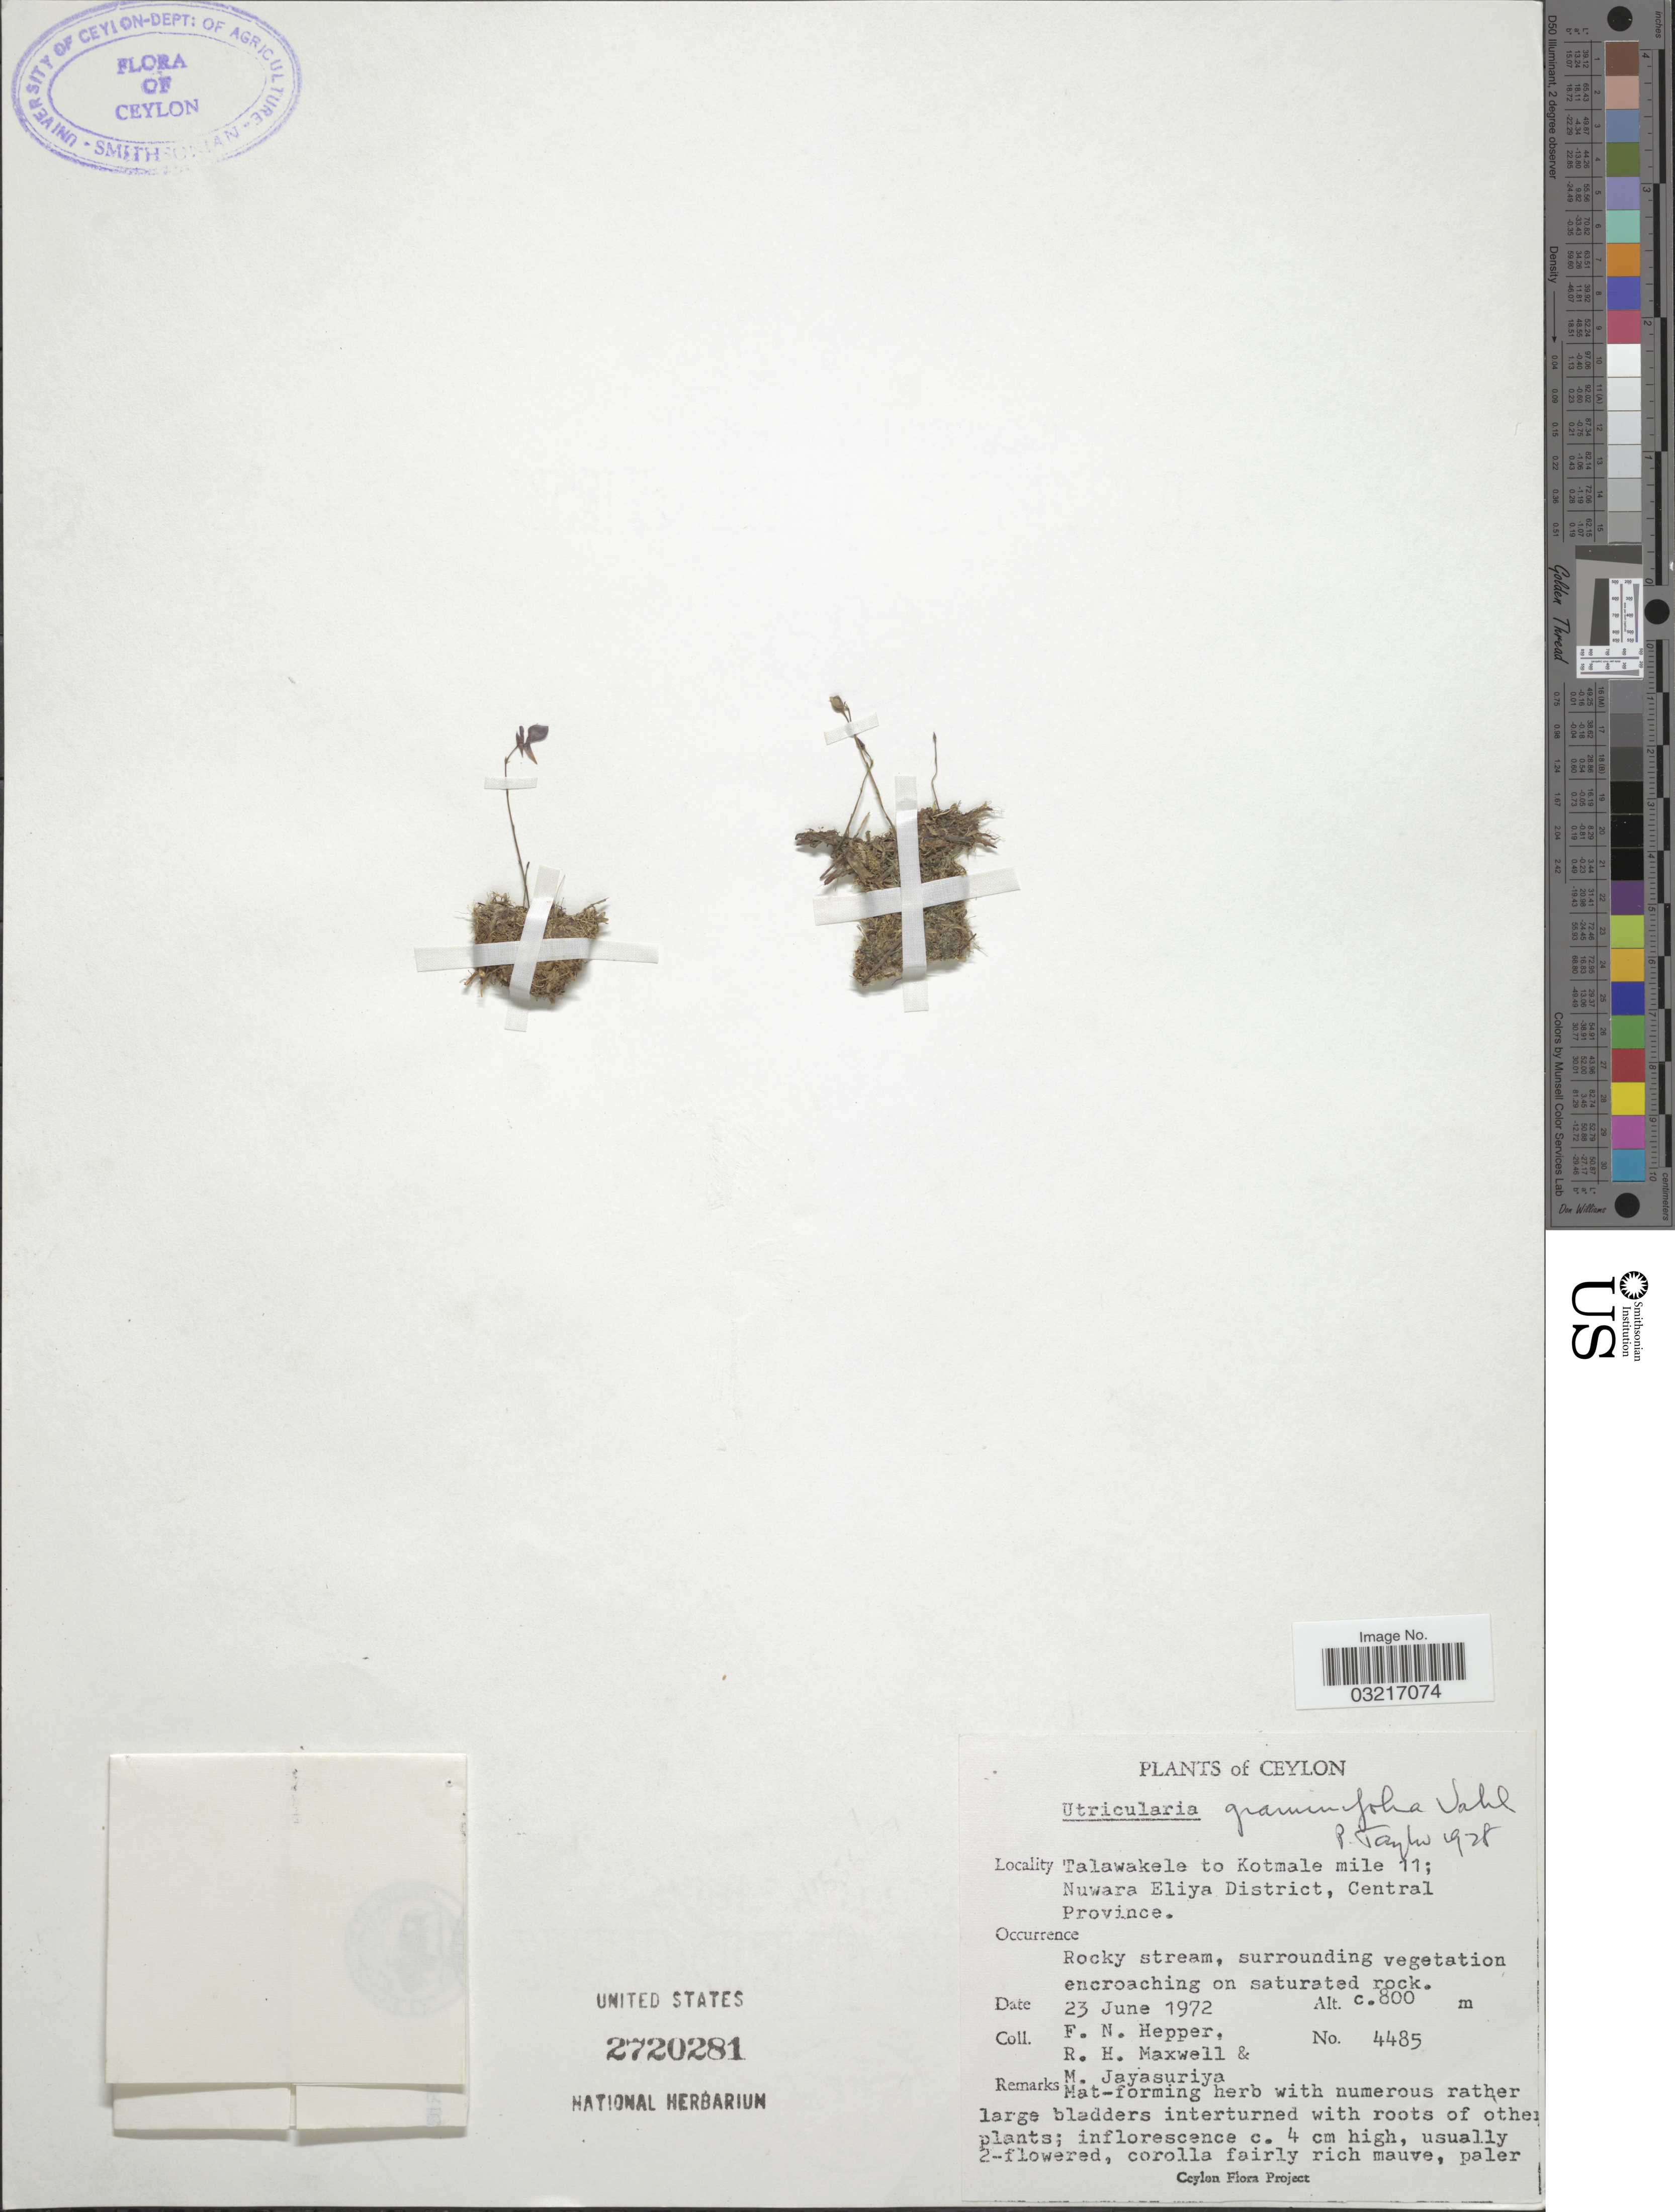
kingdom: Plantae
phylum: Tracheophyta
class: Magnoliopsida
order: Lamiales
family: Lentibulariaceae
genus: Utricularia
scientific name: Utricularia graminifolia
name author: Vahl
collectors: F. Hepper, R. Maxwell & M. Jayasuriya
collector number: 4485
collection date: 1972-06-23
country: Sri Lanka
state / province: Central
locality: Ceylon, Talawakele to Kotmale mile 11; Nuwara Eliya District.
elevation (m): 800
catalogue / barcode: US 2720281